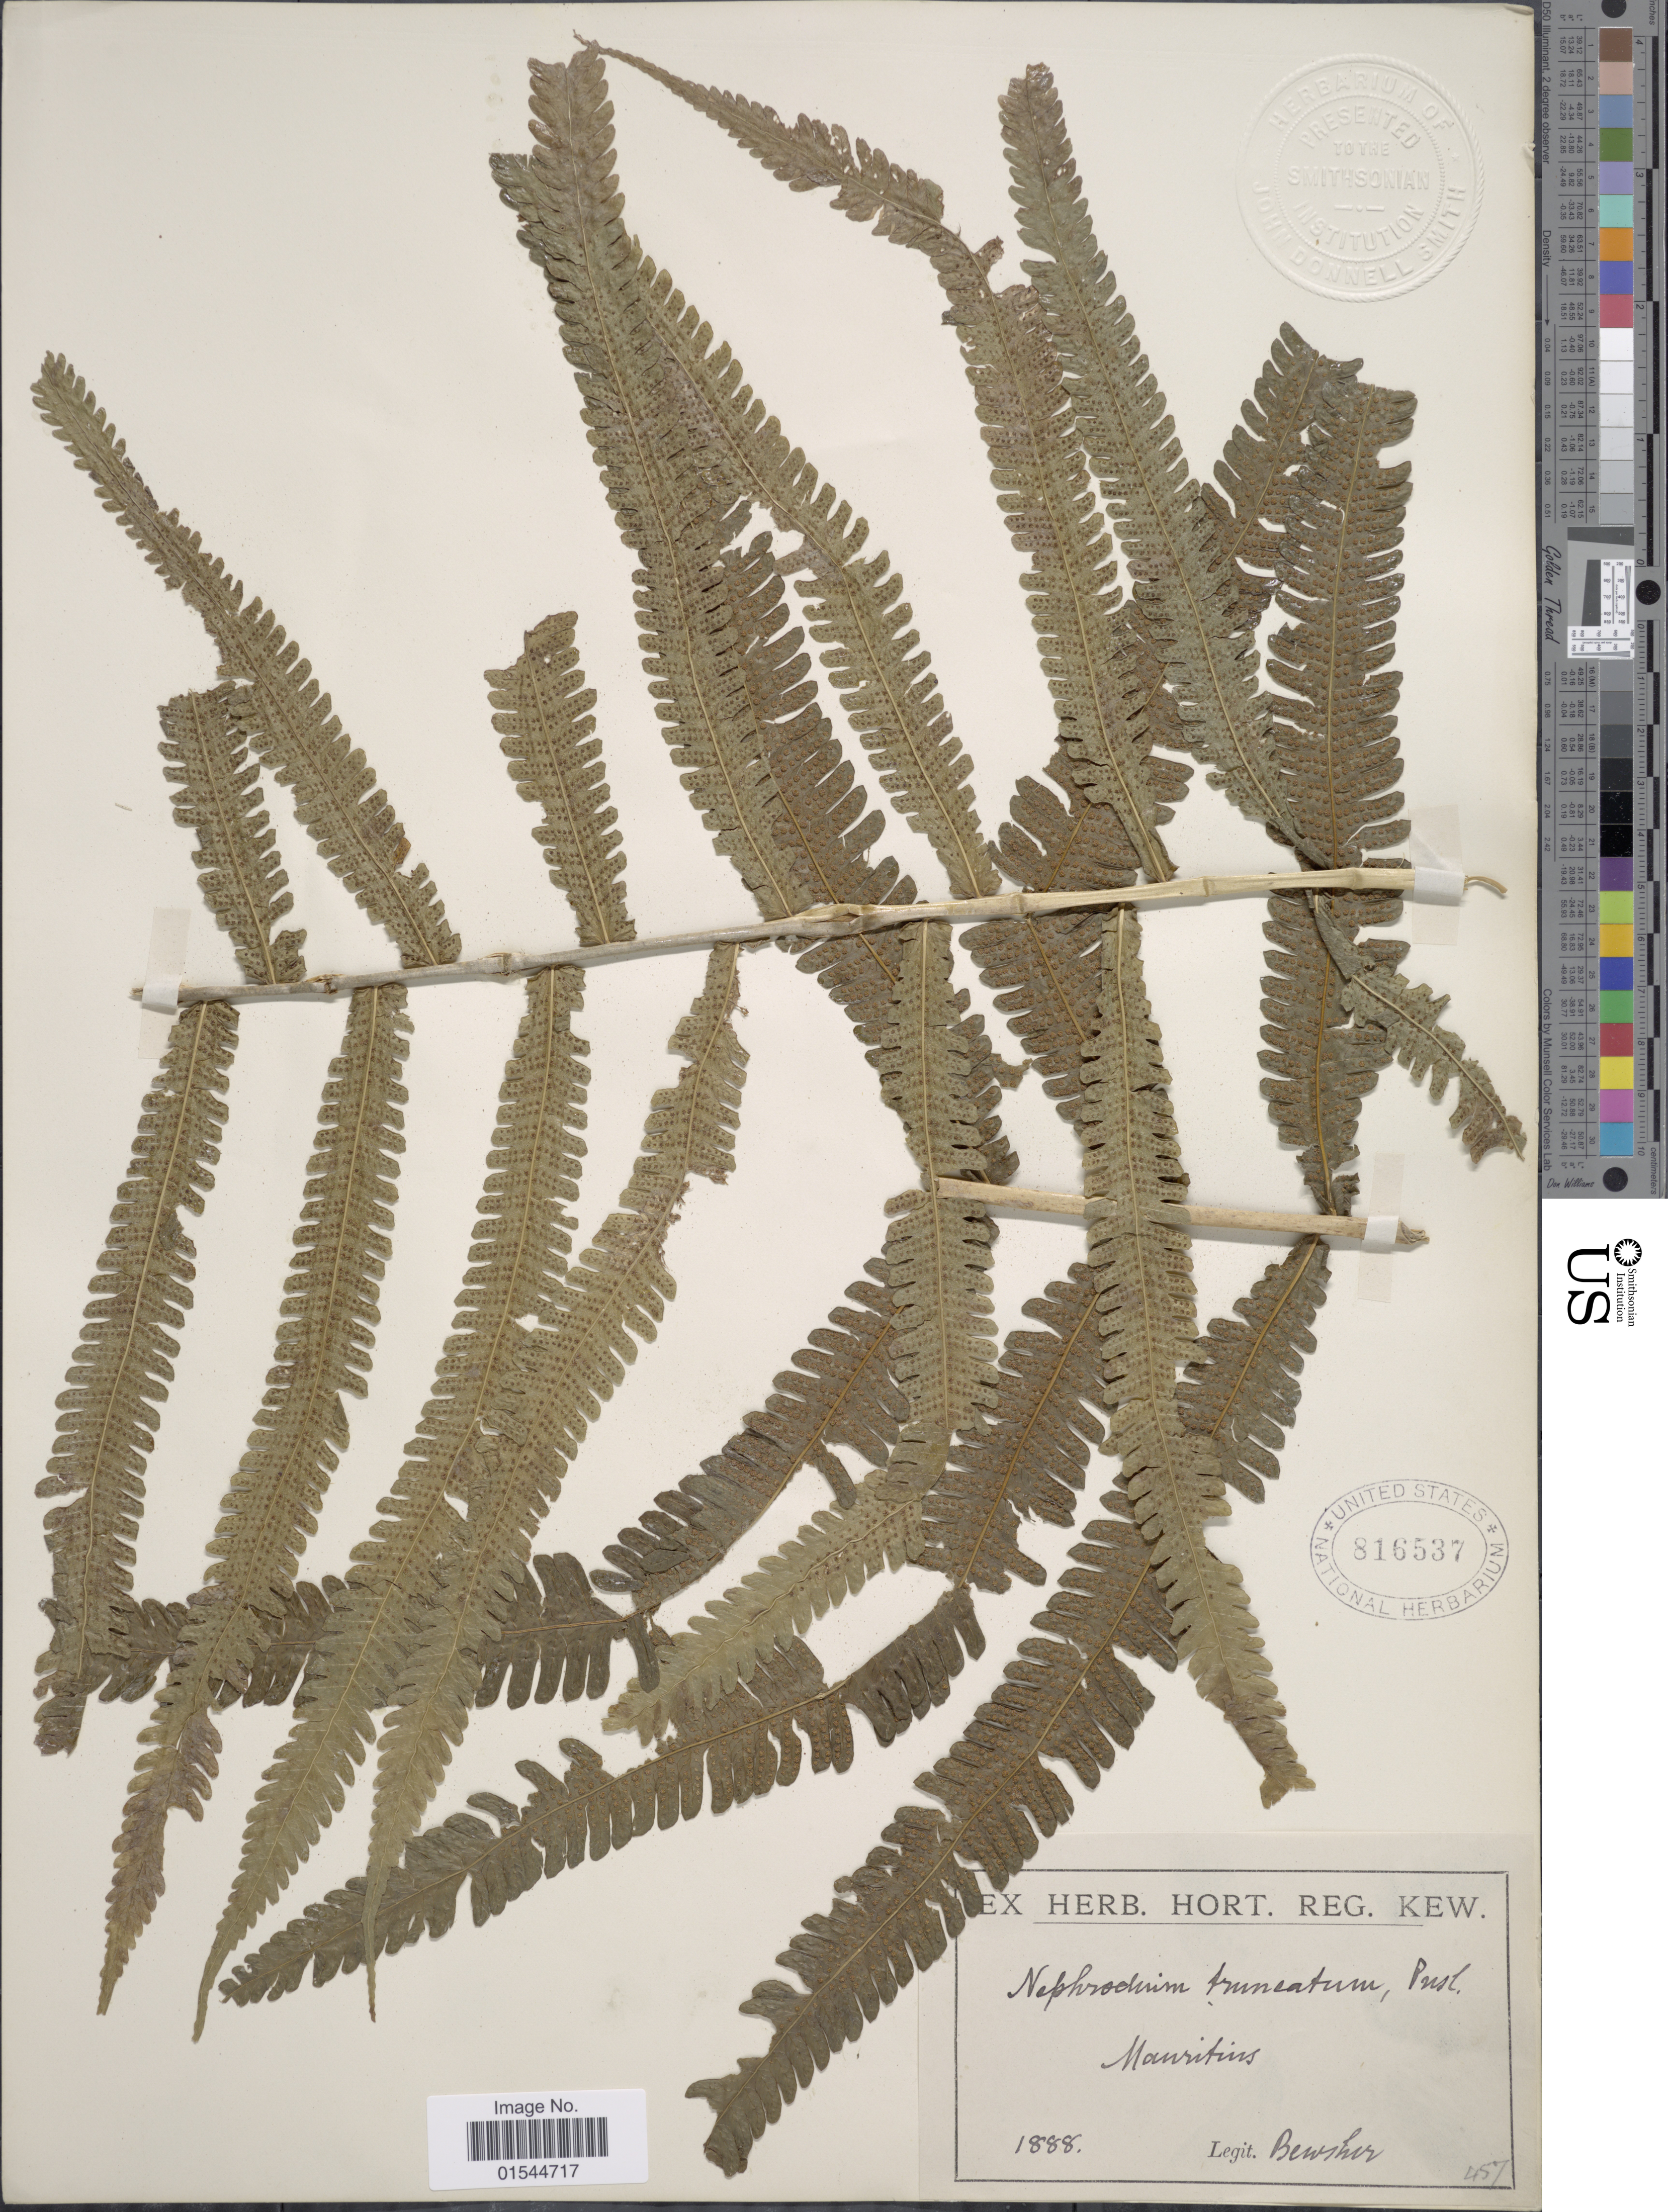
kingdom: Plantae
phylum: Tracheophyta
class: Polypodiopsida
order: Polypodiales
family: Thelypteridaceae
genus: Pneumatopteris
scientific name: Pneumatopteris truncata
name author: (Poir.) Holttum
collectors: C. Bewsher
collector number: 457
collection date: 1888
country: Mauritius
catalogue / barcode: US 816537